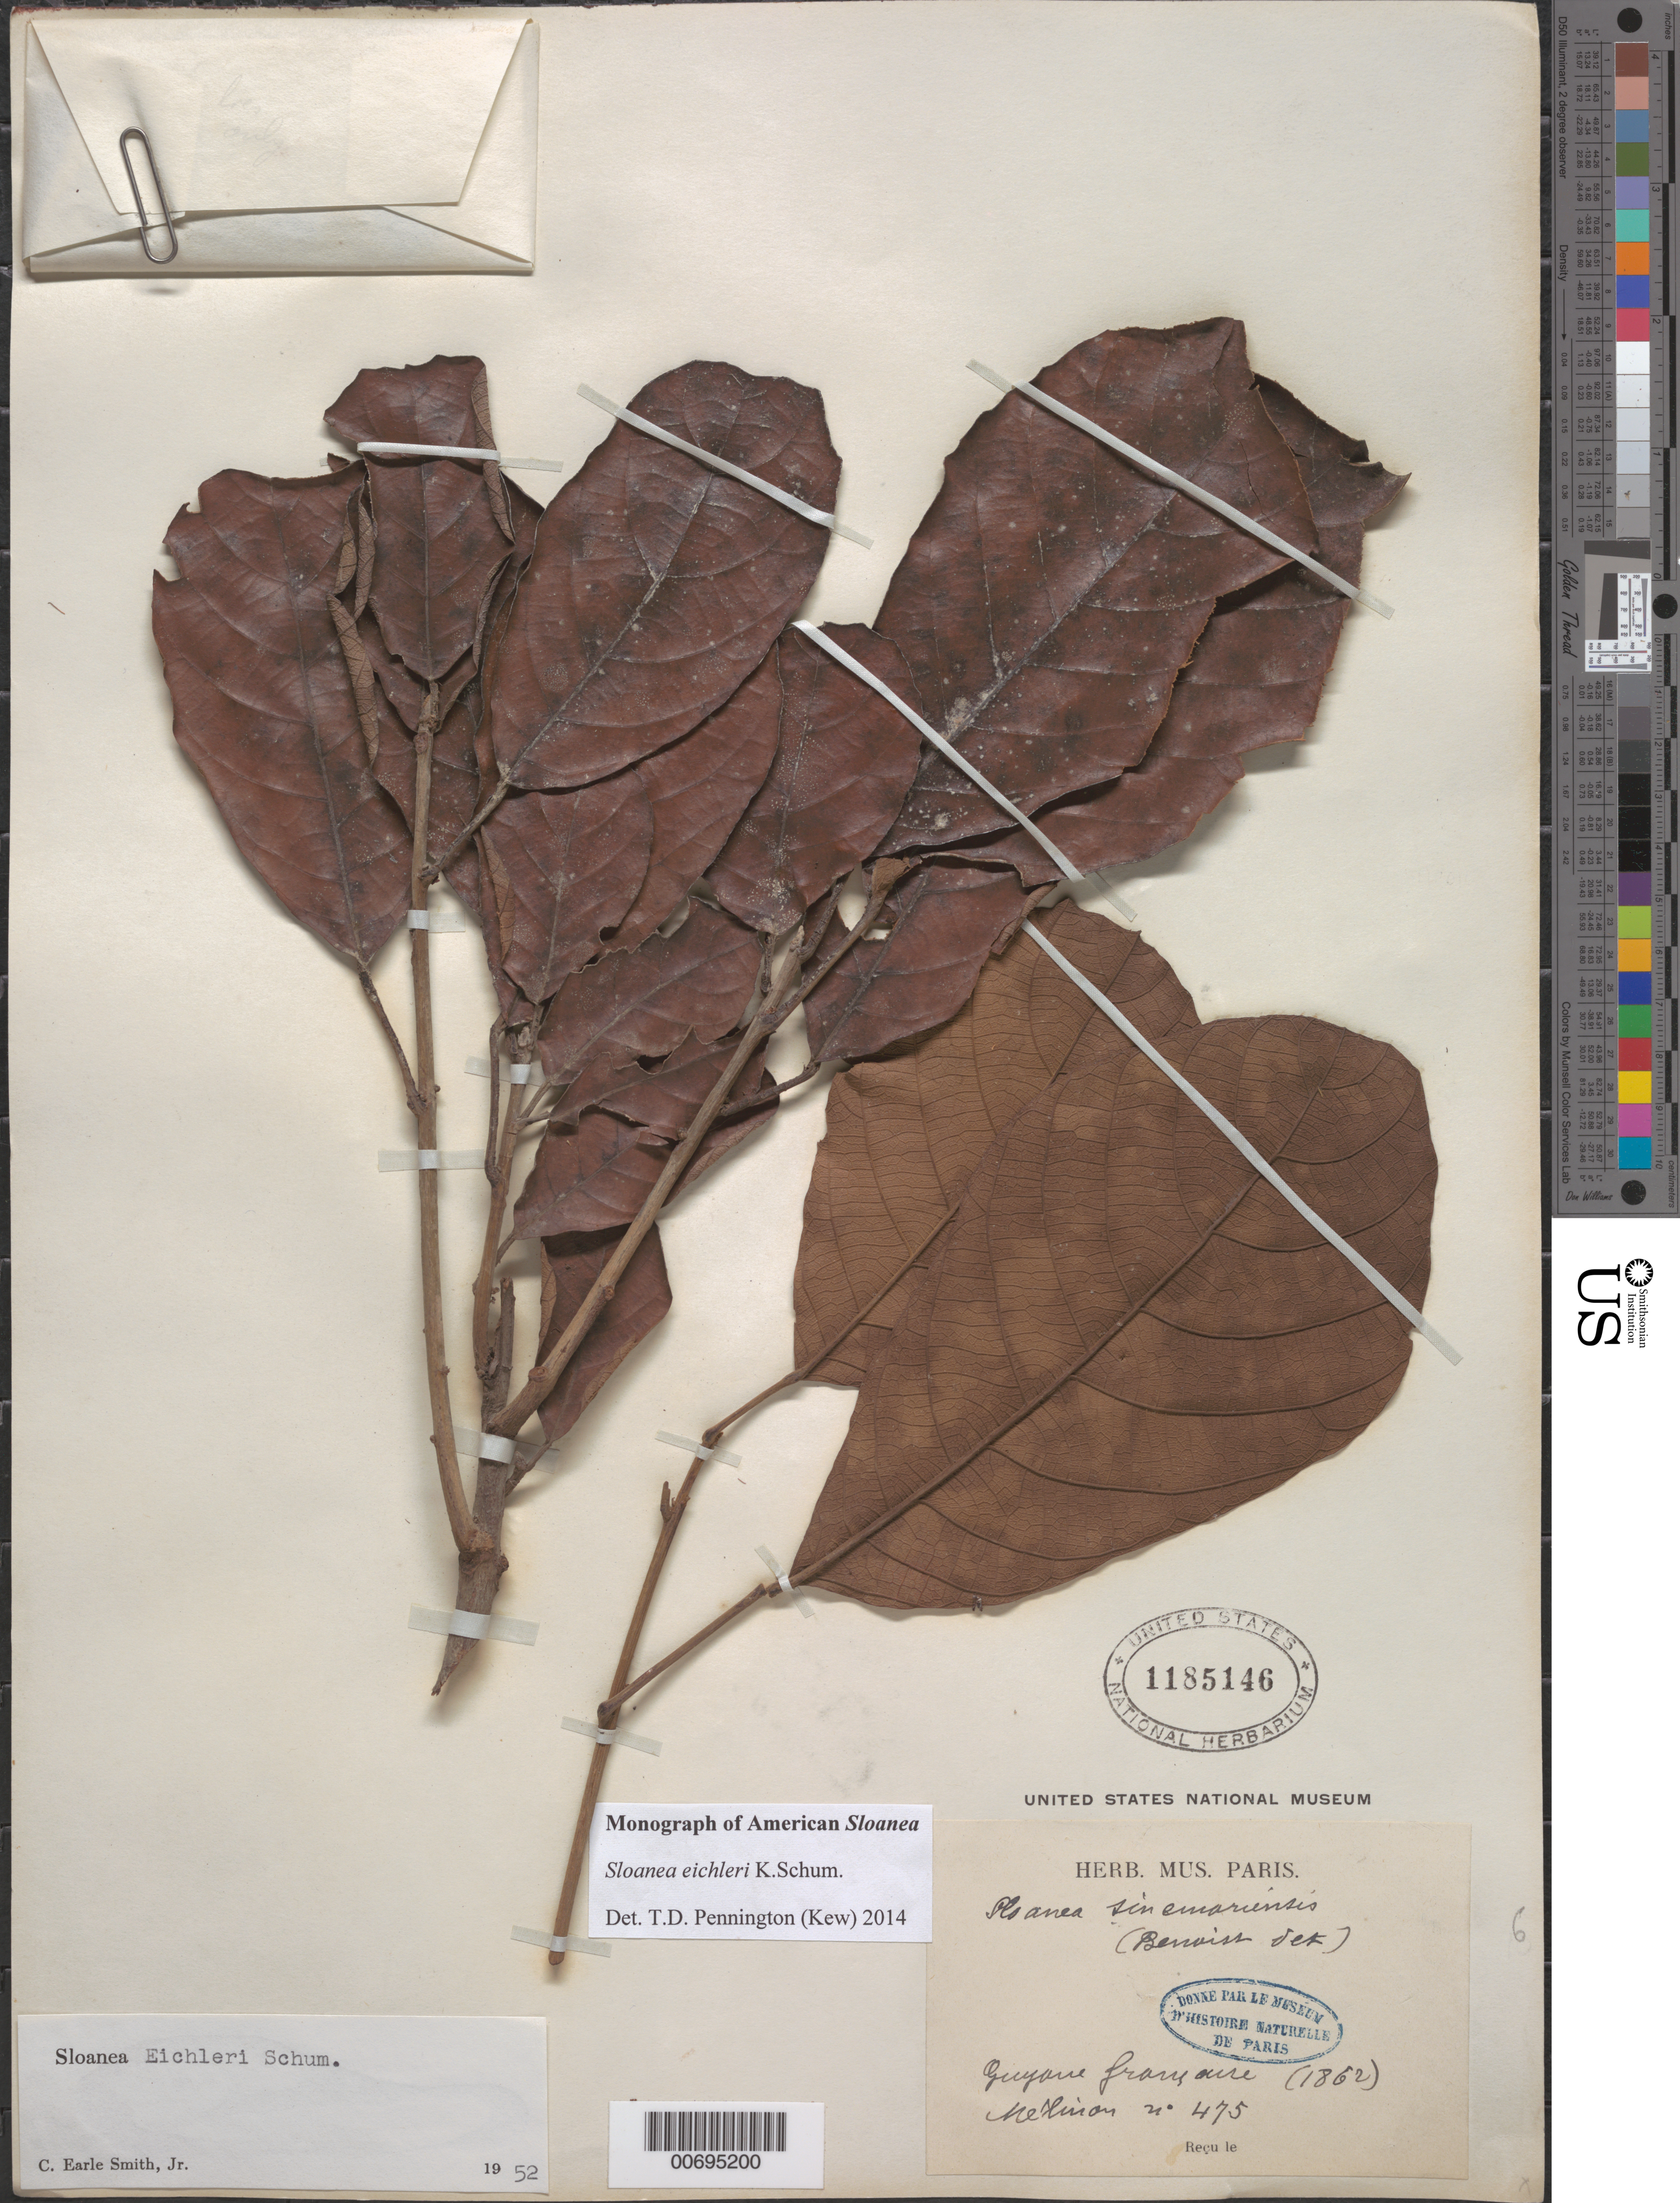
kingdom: Plantae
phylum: Tracheophyta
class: Magnoliopsida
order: Oxalidales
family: Elaeocarpaceae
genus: Sloanea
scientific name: Sloanea eichleri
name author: K. Schum.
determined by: Pennington, T. D., (K)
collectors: E. Mélinon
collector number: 475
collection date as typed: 1862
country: French Guiana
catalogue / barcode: US 1185146